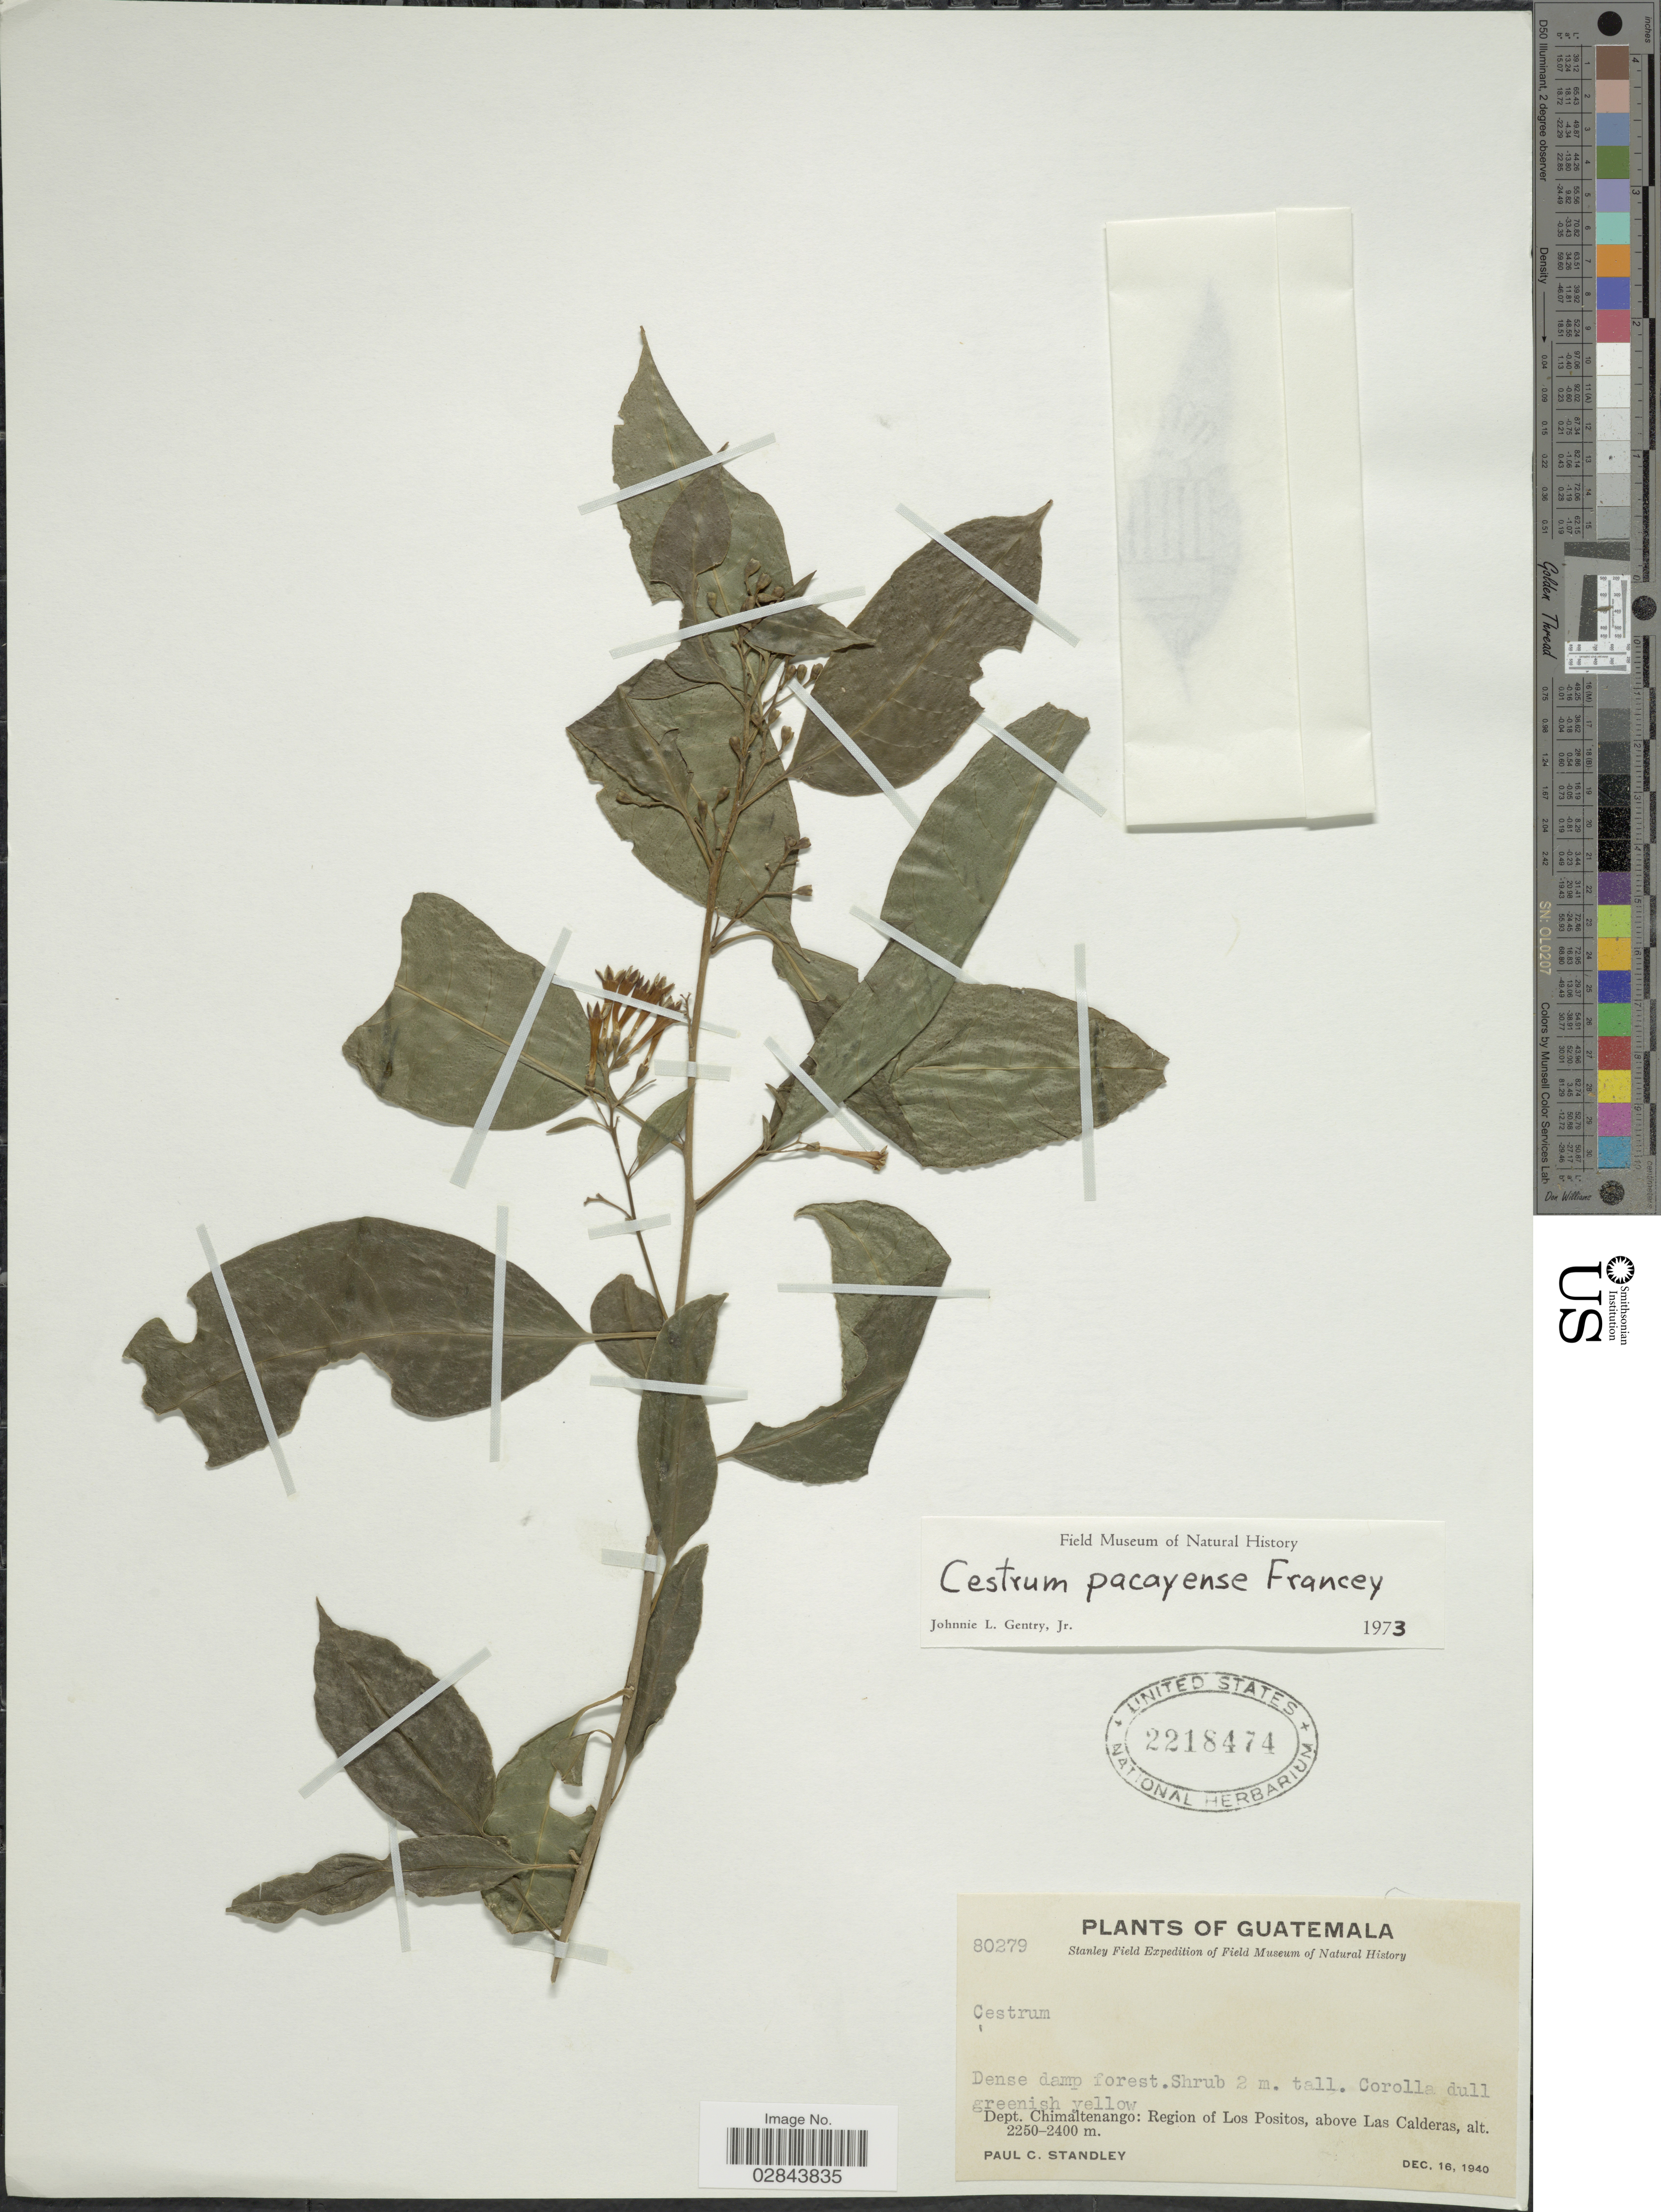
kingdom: Plantae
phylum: Tracheophyta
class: Magnoliopsida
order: Solanales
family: Solanaceae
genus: Cestrum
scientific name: Cestrum pacayense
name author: Francey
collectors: P. C. Standley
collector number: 80279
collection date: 1940-12-16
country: Guatemala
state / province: Chimaltenango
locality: Dept. Chimaltenango: Region of Los Positos, above Las Calderas.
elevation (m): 2250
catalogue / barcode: US 2218474